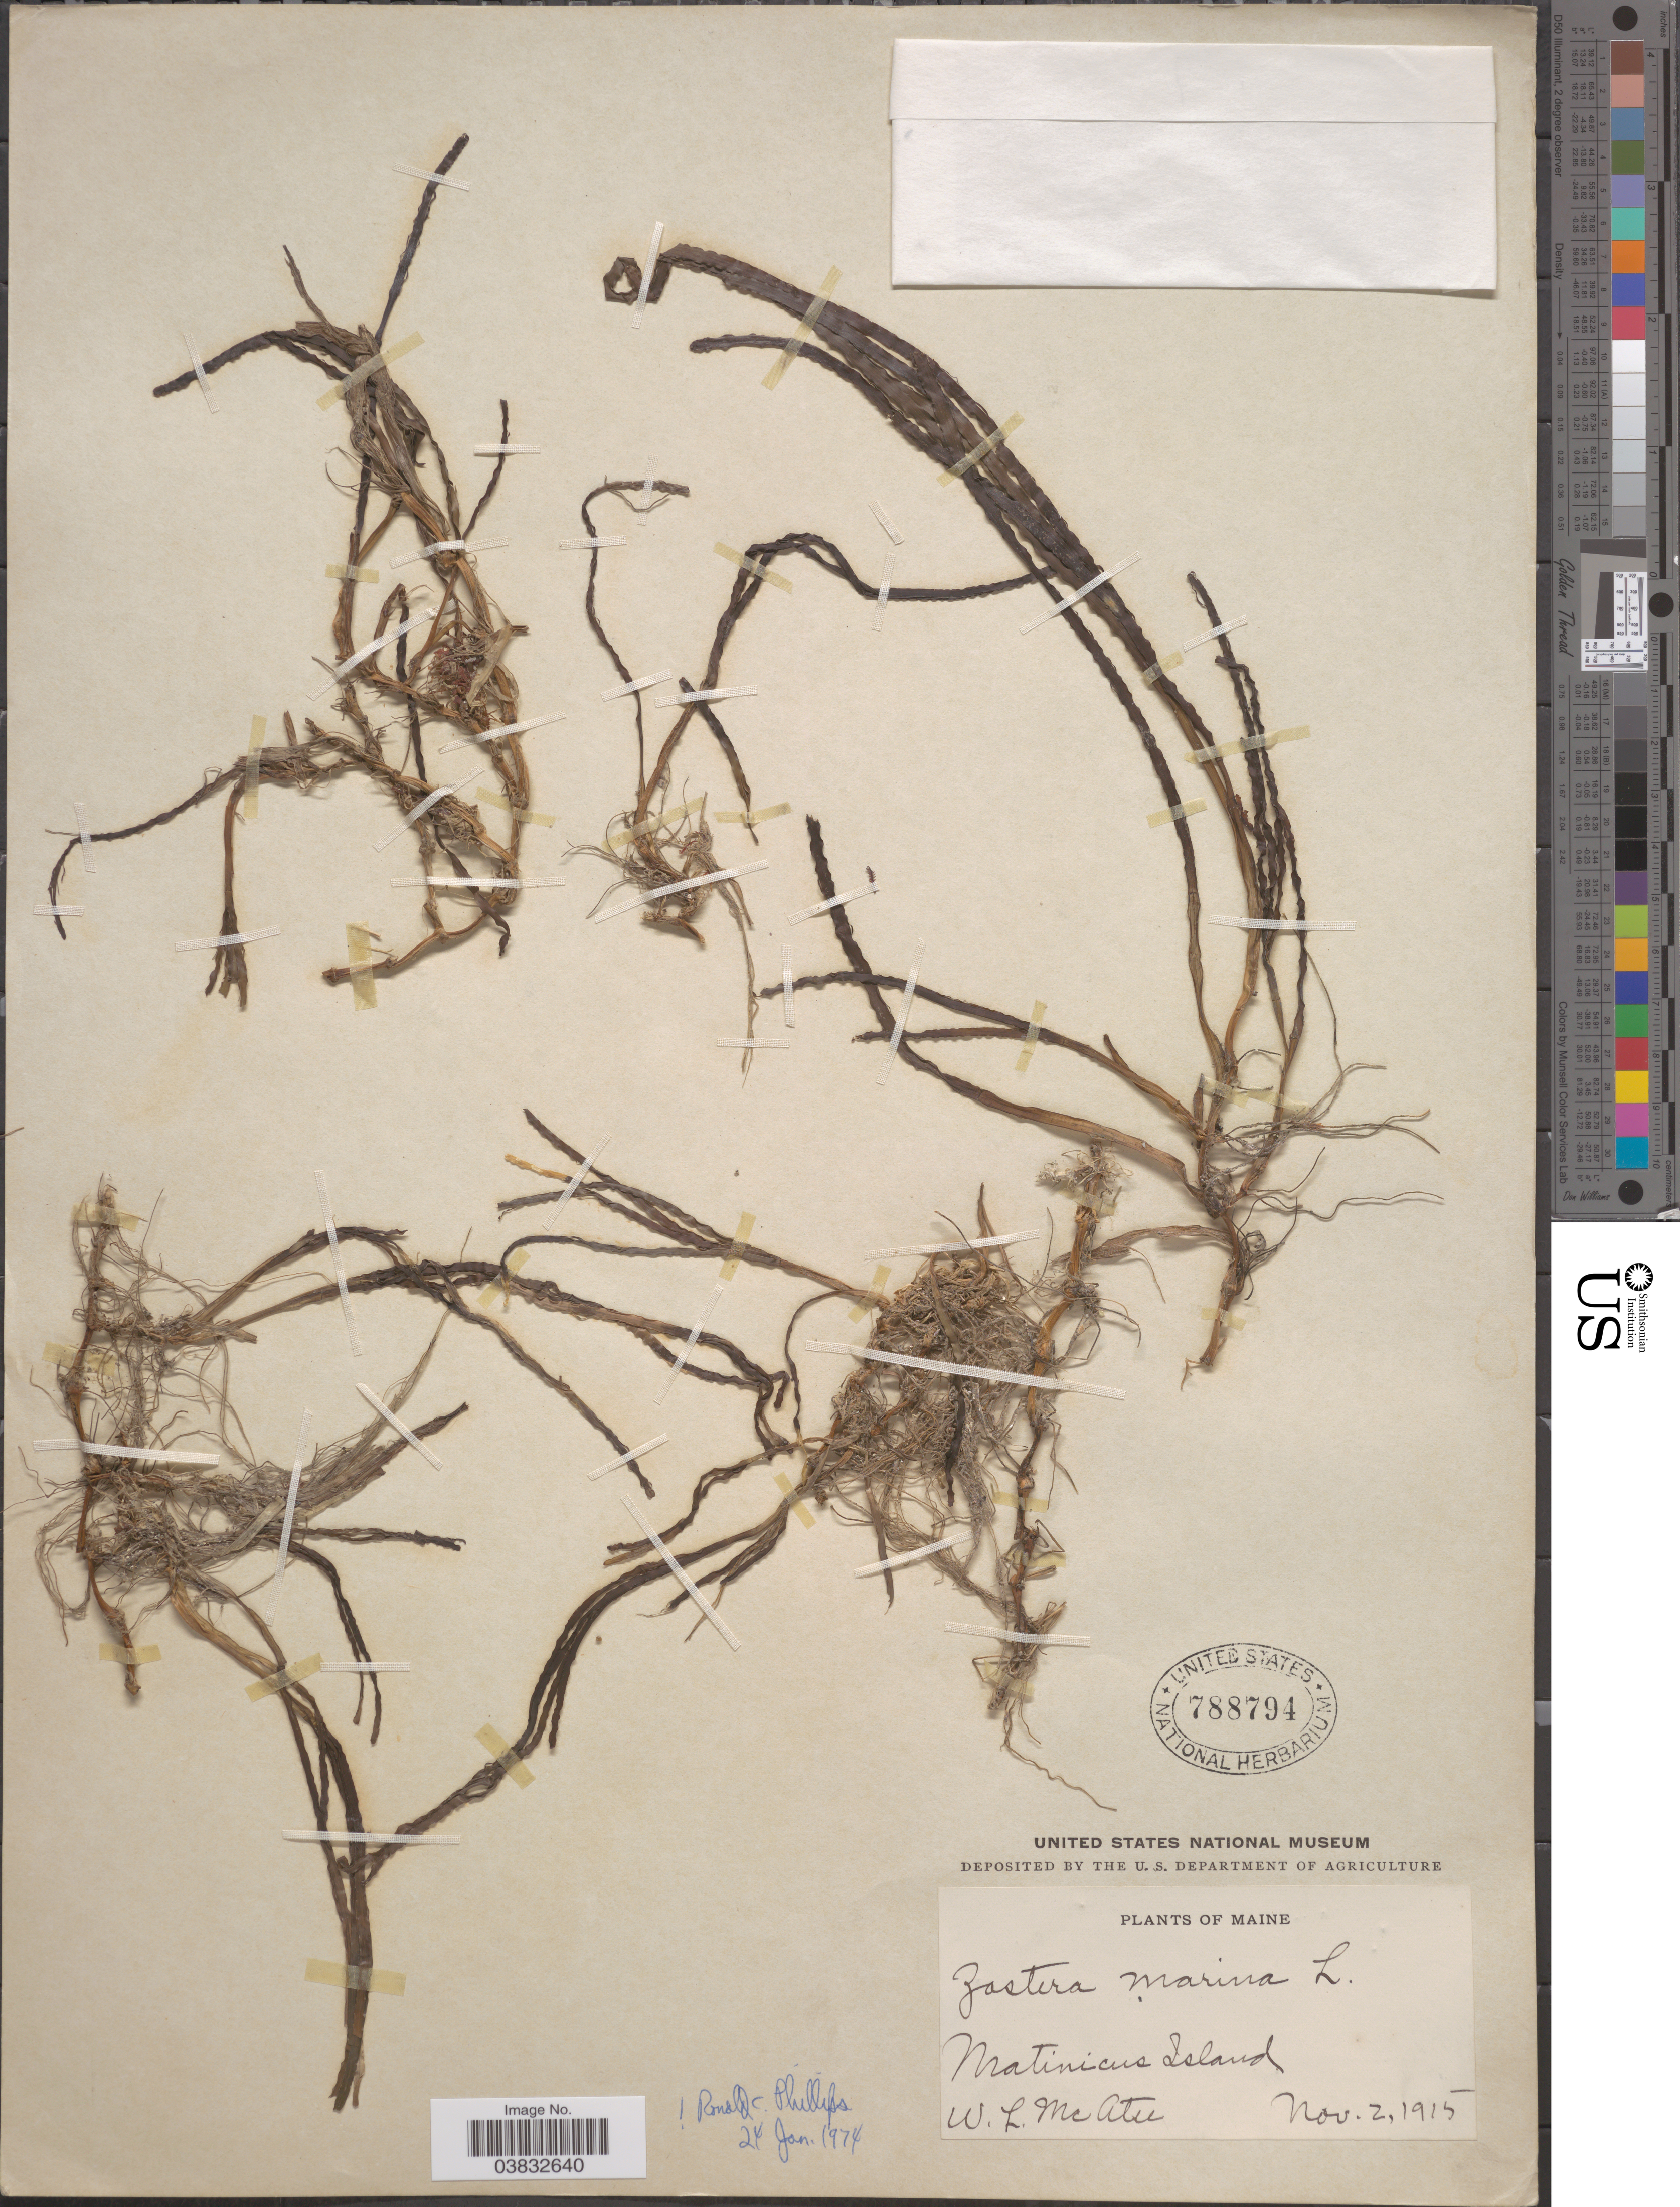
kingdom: Plantae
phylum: Tracheophyta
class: Liliopsida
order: Alismatales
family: Zosteraceae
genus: Zostera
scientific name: Zostera marina var. typica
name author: L.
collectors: W. McAtee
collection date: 1915-11-02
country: United States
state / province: Maine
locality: Matinicus Island.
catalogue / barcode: US 788794